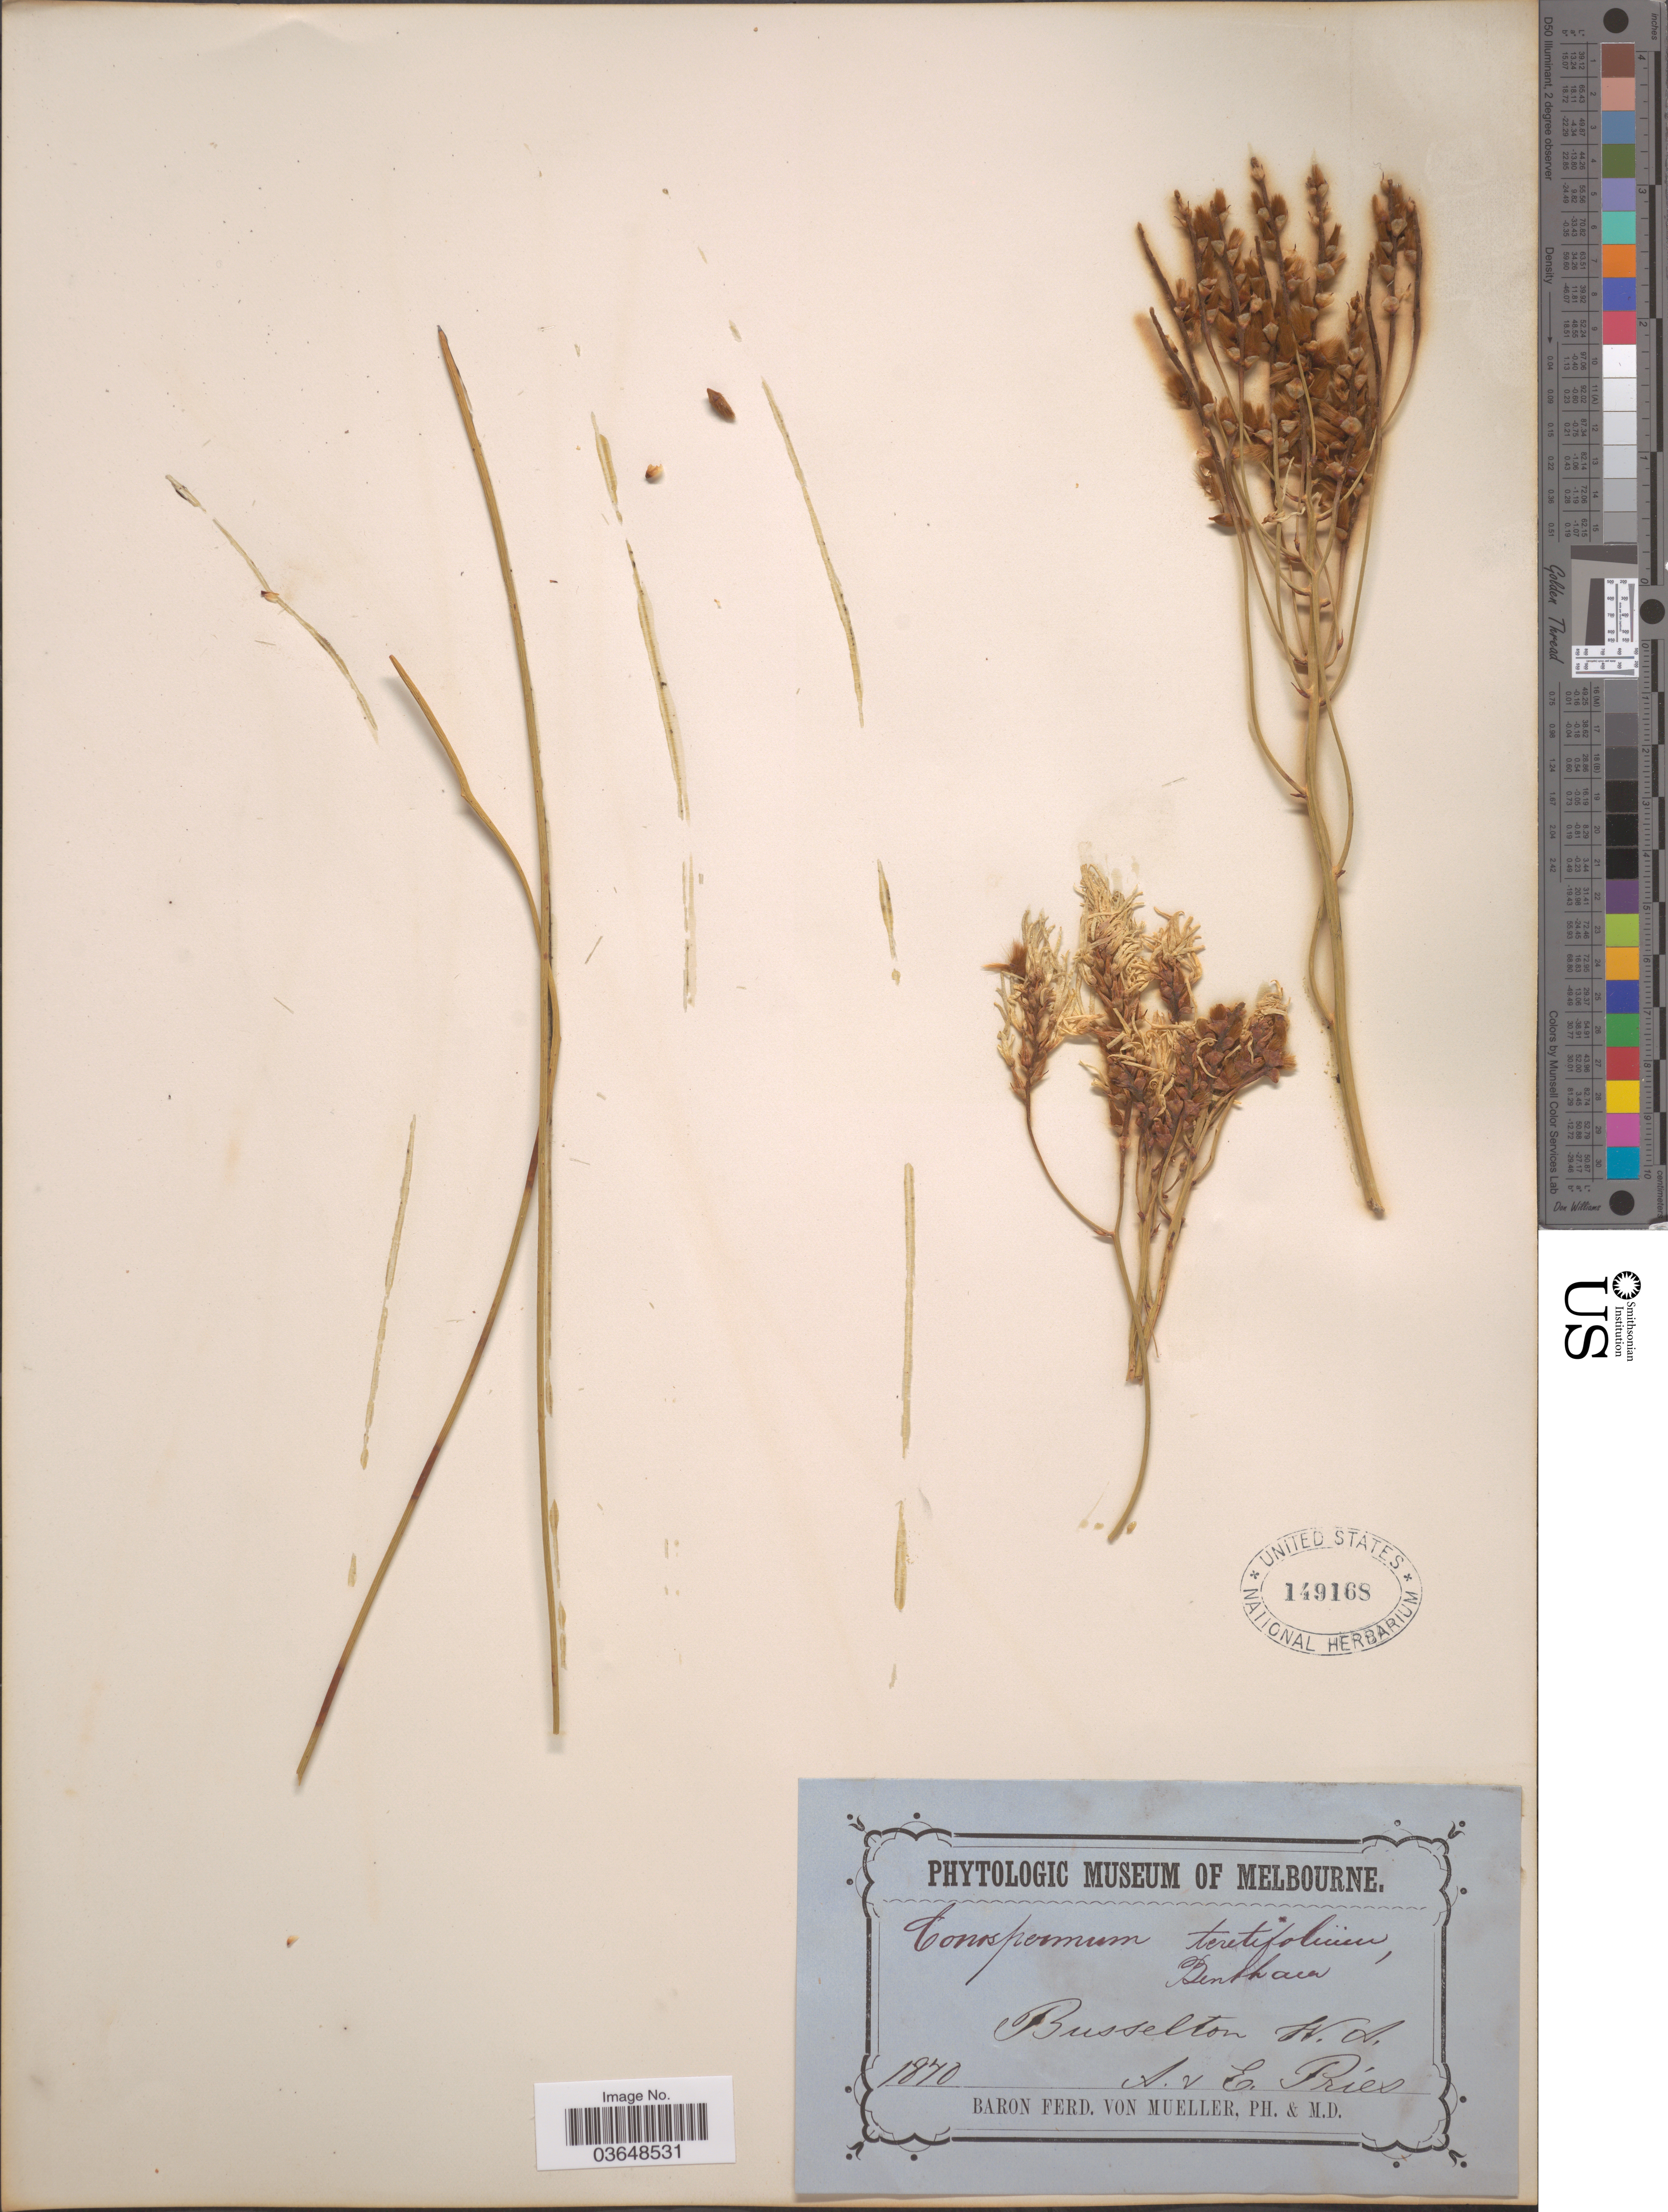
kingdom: Plantae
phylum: Tracheophyta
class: Magnoliopsida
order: Proteales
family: Proteaceae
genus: Conospermum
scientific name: Conospermum teretifolium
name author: R. Br.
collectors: E. A. Fries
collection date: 1870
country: Australia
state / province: Western Australia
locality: Busselton.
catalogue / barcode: US 149168